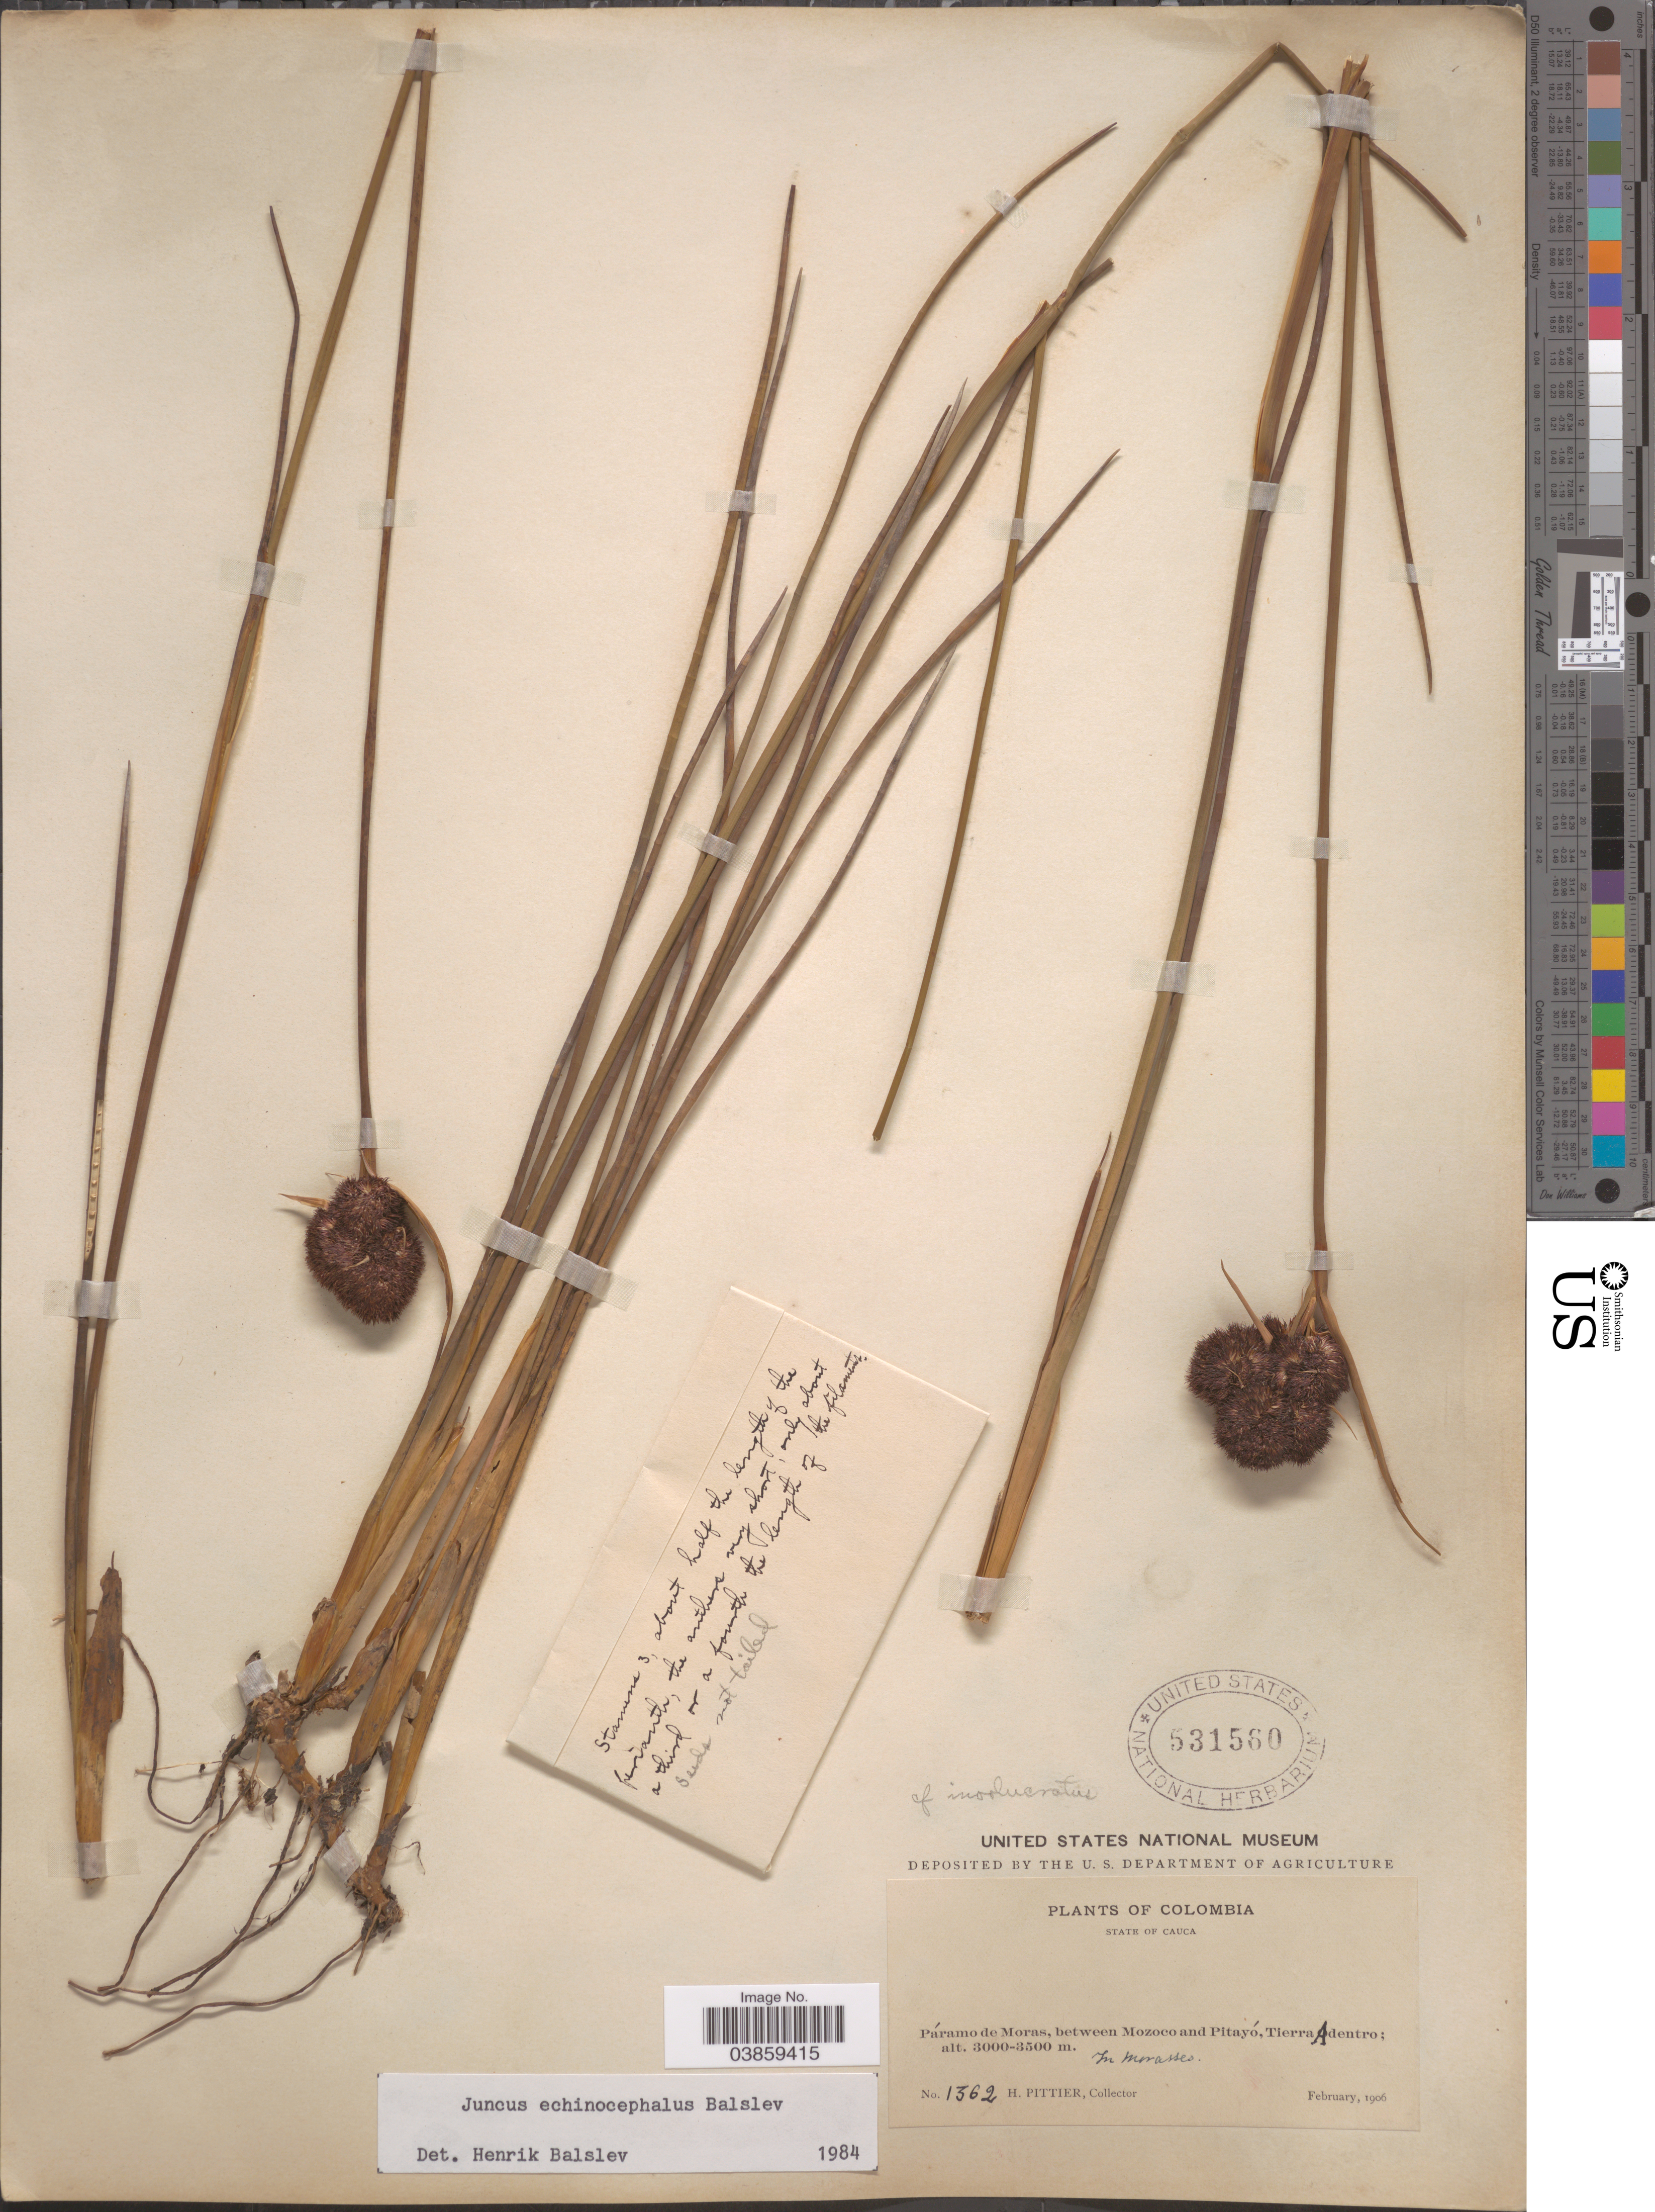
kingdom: Plantae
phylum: Tracheophyta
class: Liliopsida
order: Poales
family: Juncaceae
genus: Juncus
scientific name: Juncus echinocephalus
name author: Balslev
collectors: H. F. Pittier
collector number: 1362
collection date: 1906-02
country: Colombia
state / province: Cauca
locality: Páramo de Moras, between Mozoco and Pitayó, Tierra Adentro.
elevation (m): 3000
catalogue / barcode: US 531560